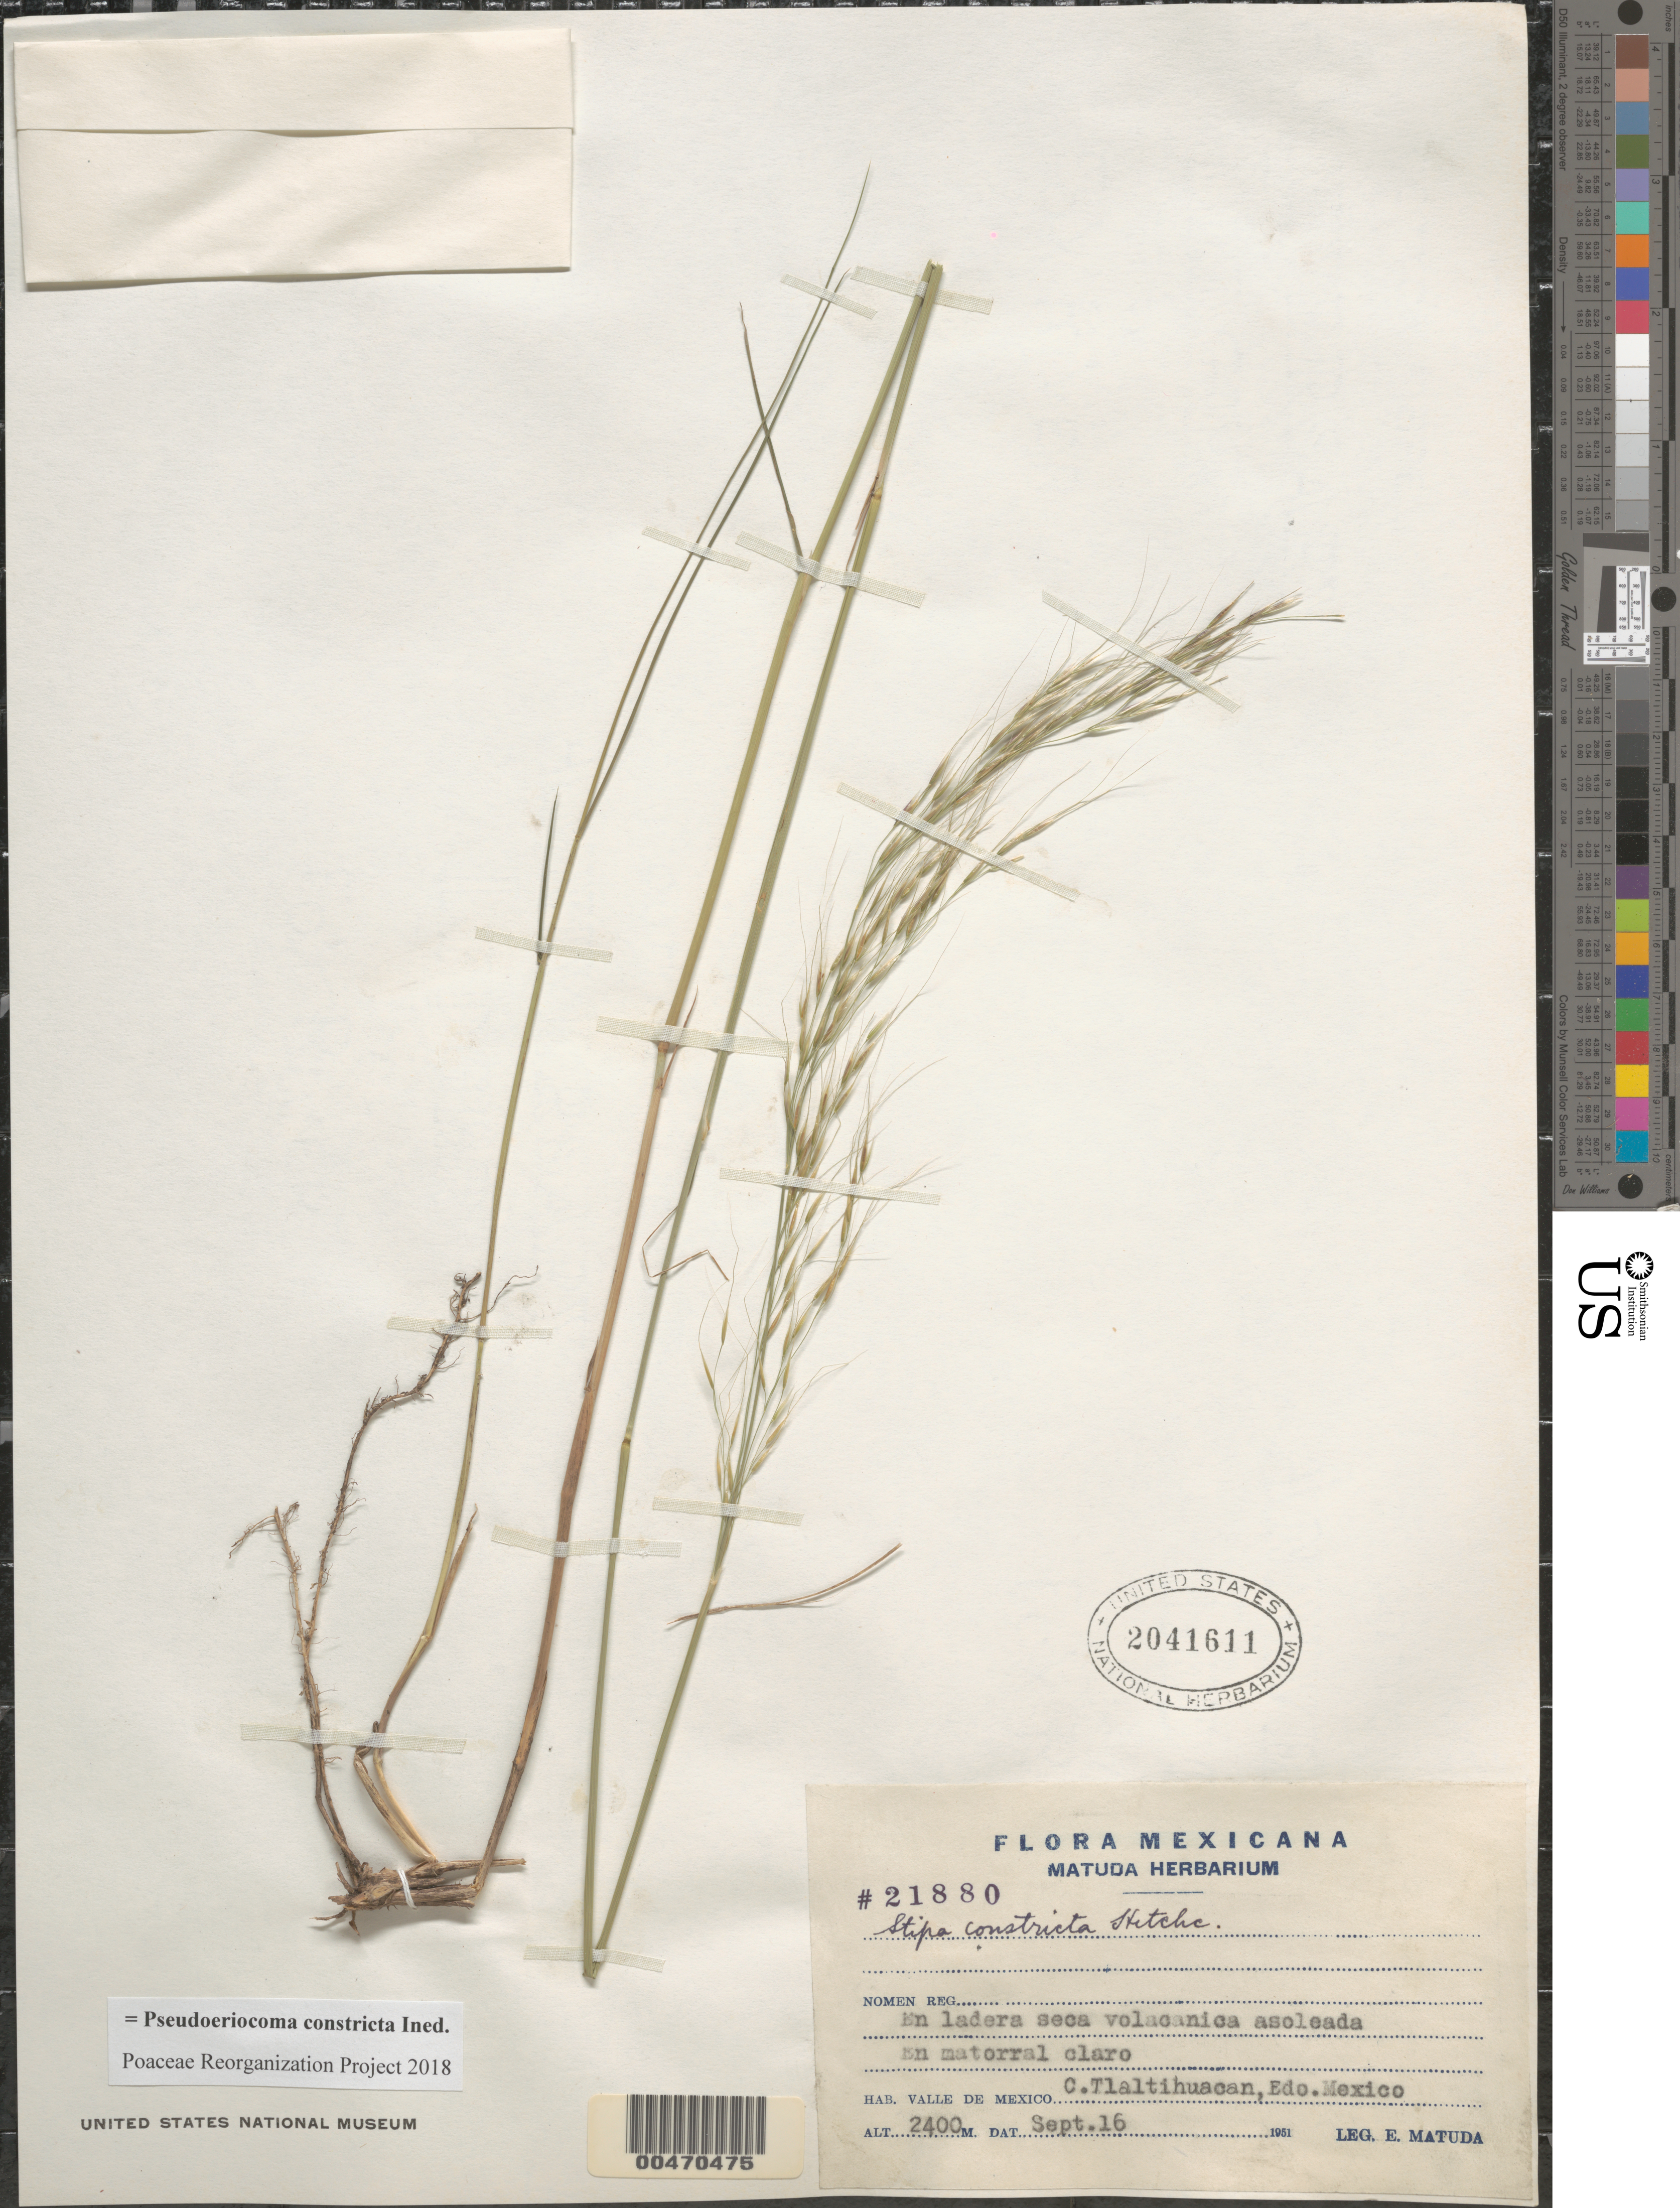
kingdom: Plantae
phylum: Tracheophyta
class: Liliopsida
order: Poales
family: Poaceae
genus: Pseudoeriocoma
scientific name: Pseudoeriocoma constricta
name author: (Kunth) Romasch.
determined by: Poaceae Reorganization Project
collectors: E. Matuda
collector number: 21880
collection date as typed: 16 Sep 1951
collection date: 1951-09-16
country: Mexico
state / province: México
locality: C. Tlaltihuacan, Valle de Mexico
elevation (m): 2400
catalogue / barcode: US 2041611